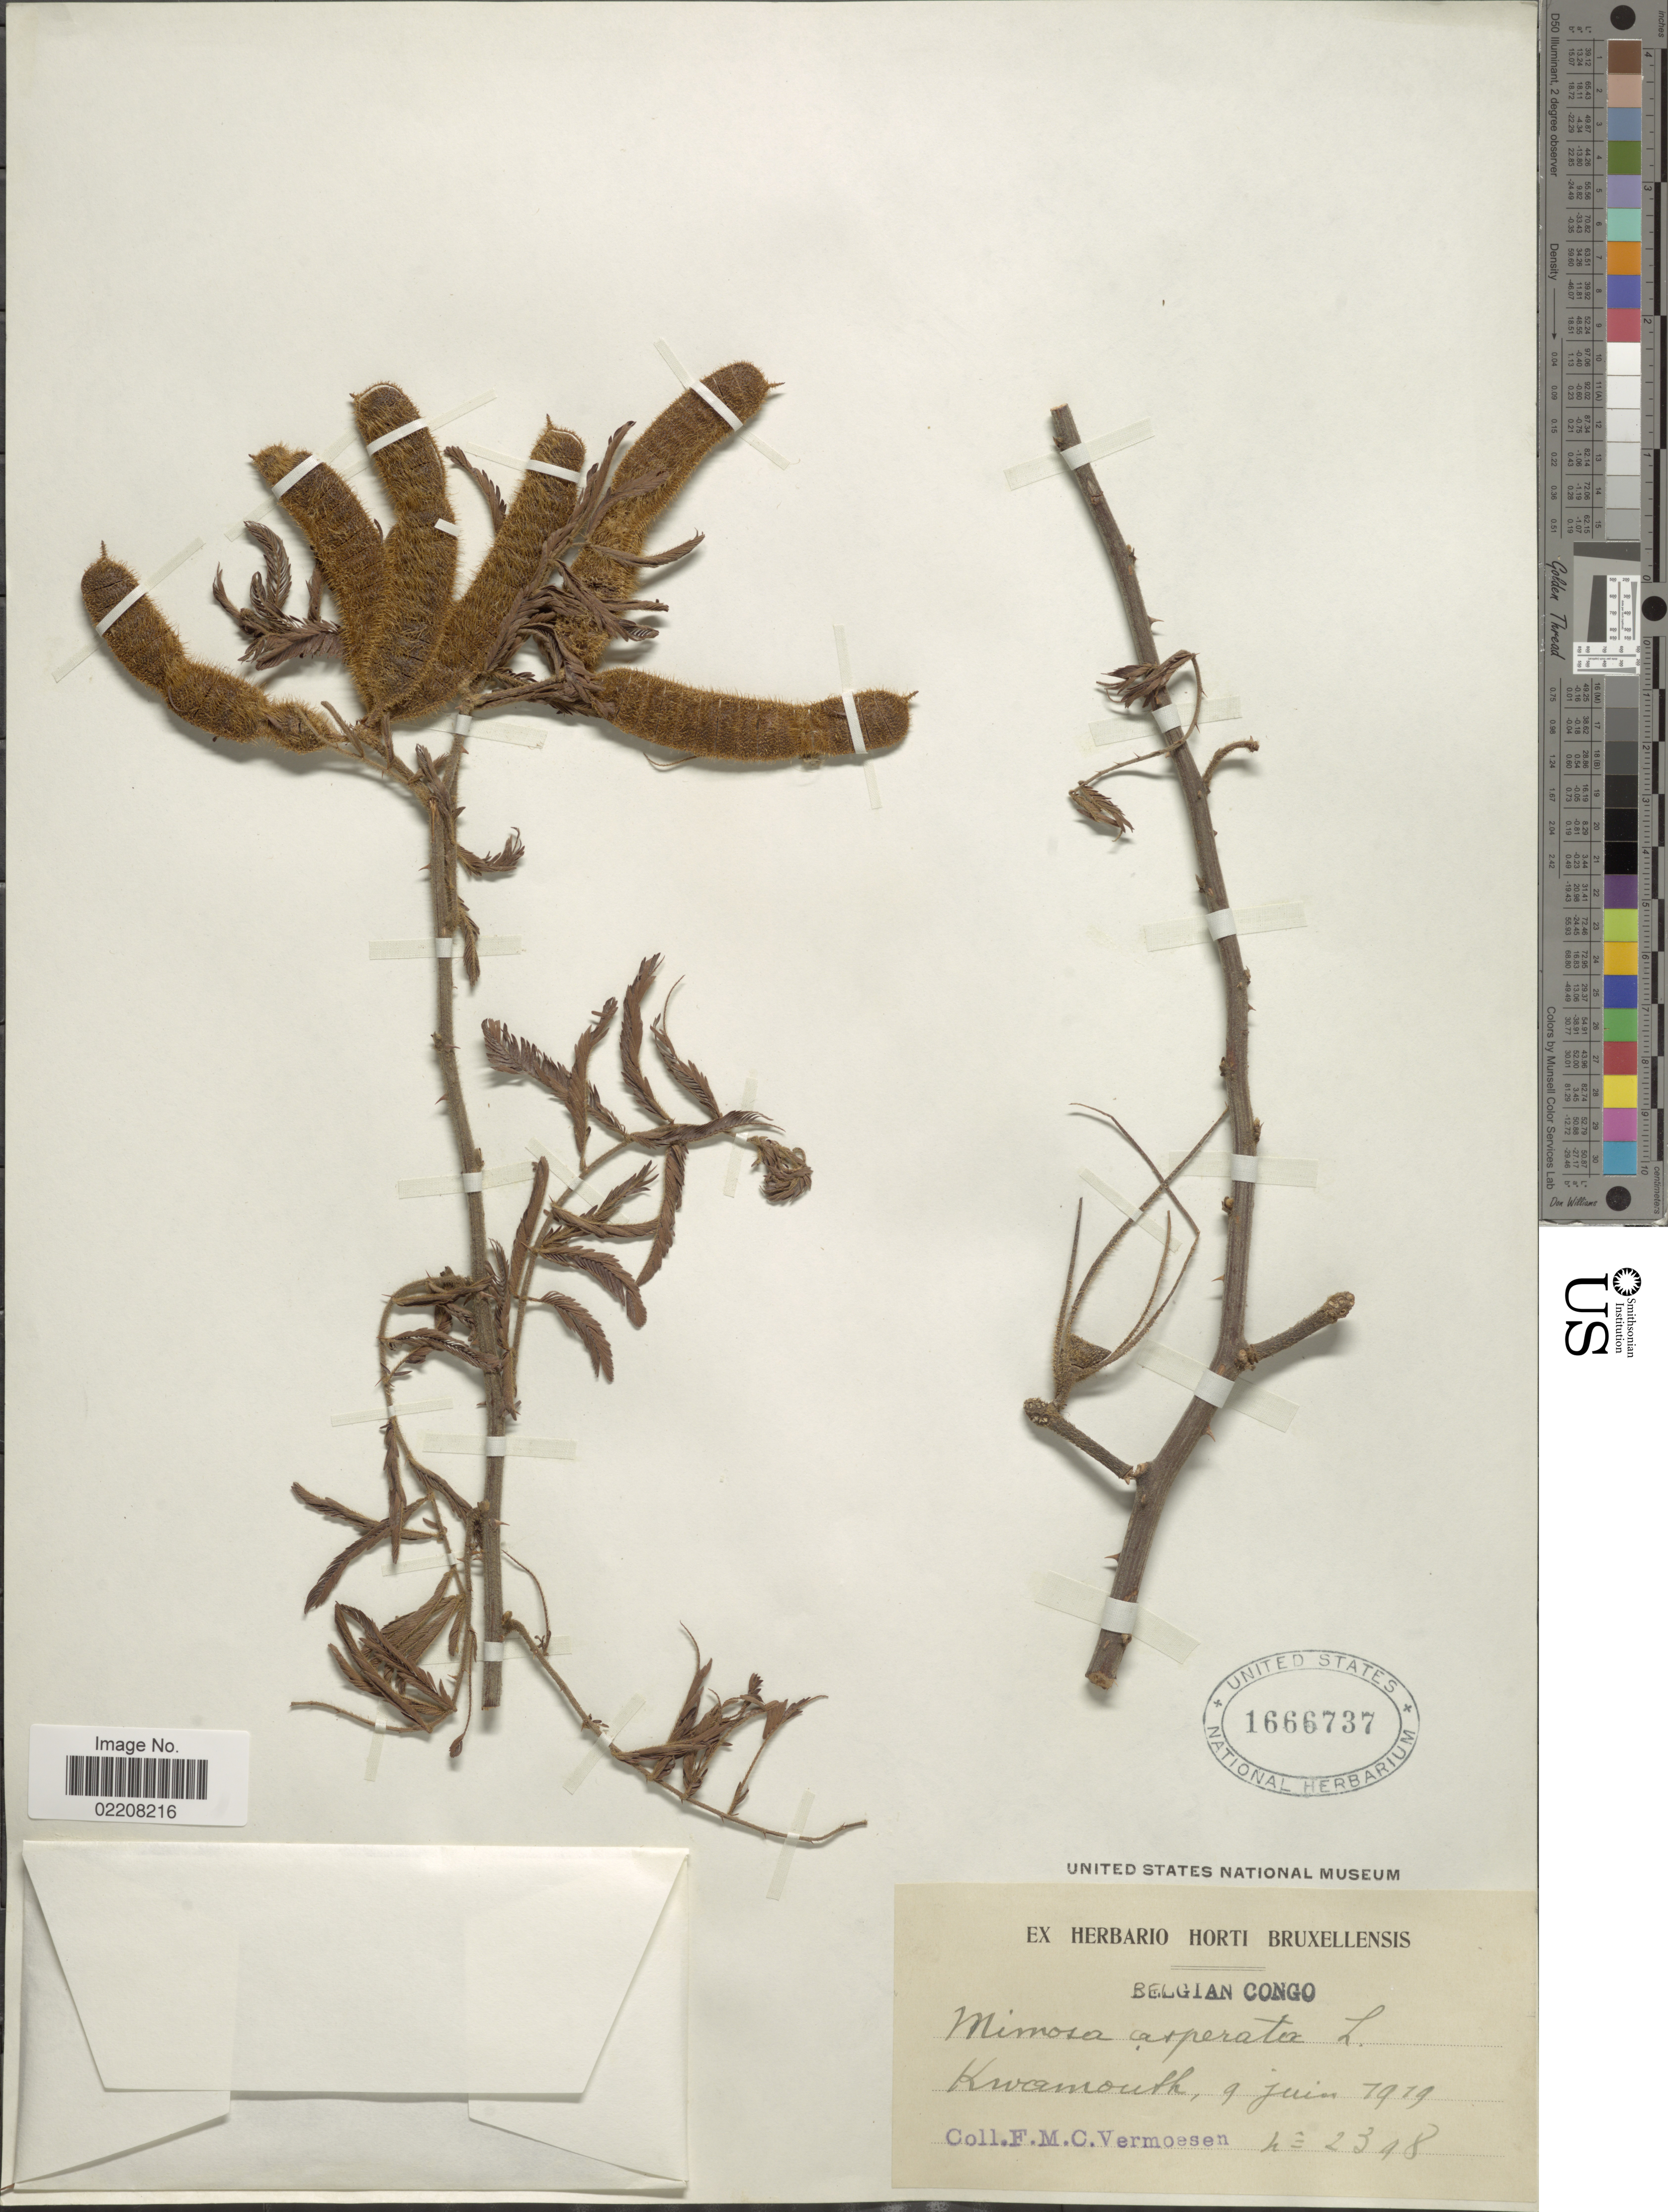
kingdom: Plantae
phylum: Tracheophyta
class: Magnoliopsida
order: Fabales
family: Fabaceae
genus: Mimosa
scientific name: Mimosa pigra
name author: L.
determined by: Strong, Mark T., (BOT), Smithsonian Institution - National Museum of Natural History (UNITED STATES)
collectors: C. Vermoesen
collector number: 2398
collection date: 1919-06-09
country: Congo, Democratic Republic of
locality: Kwamouth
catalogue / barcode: US 1666737